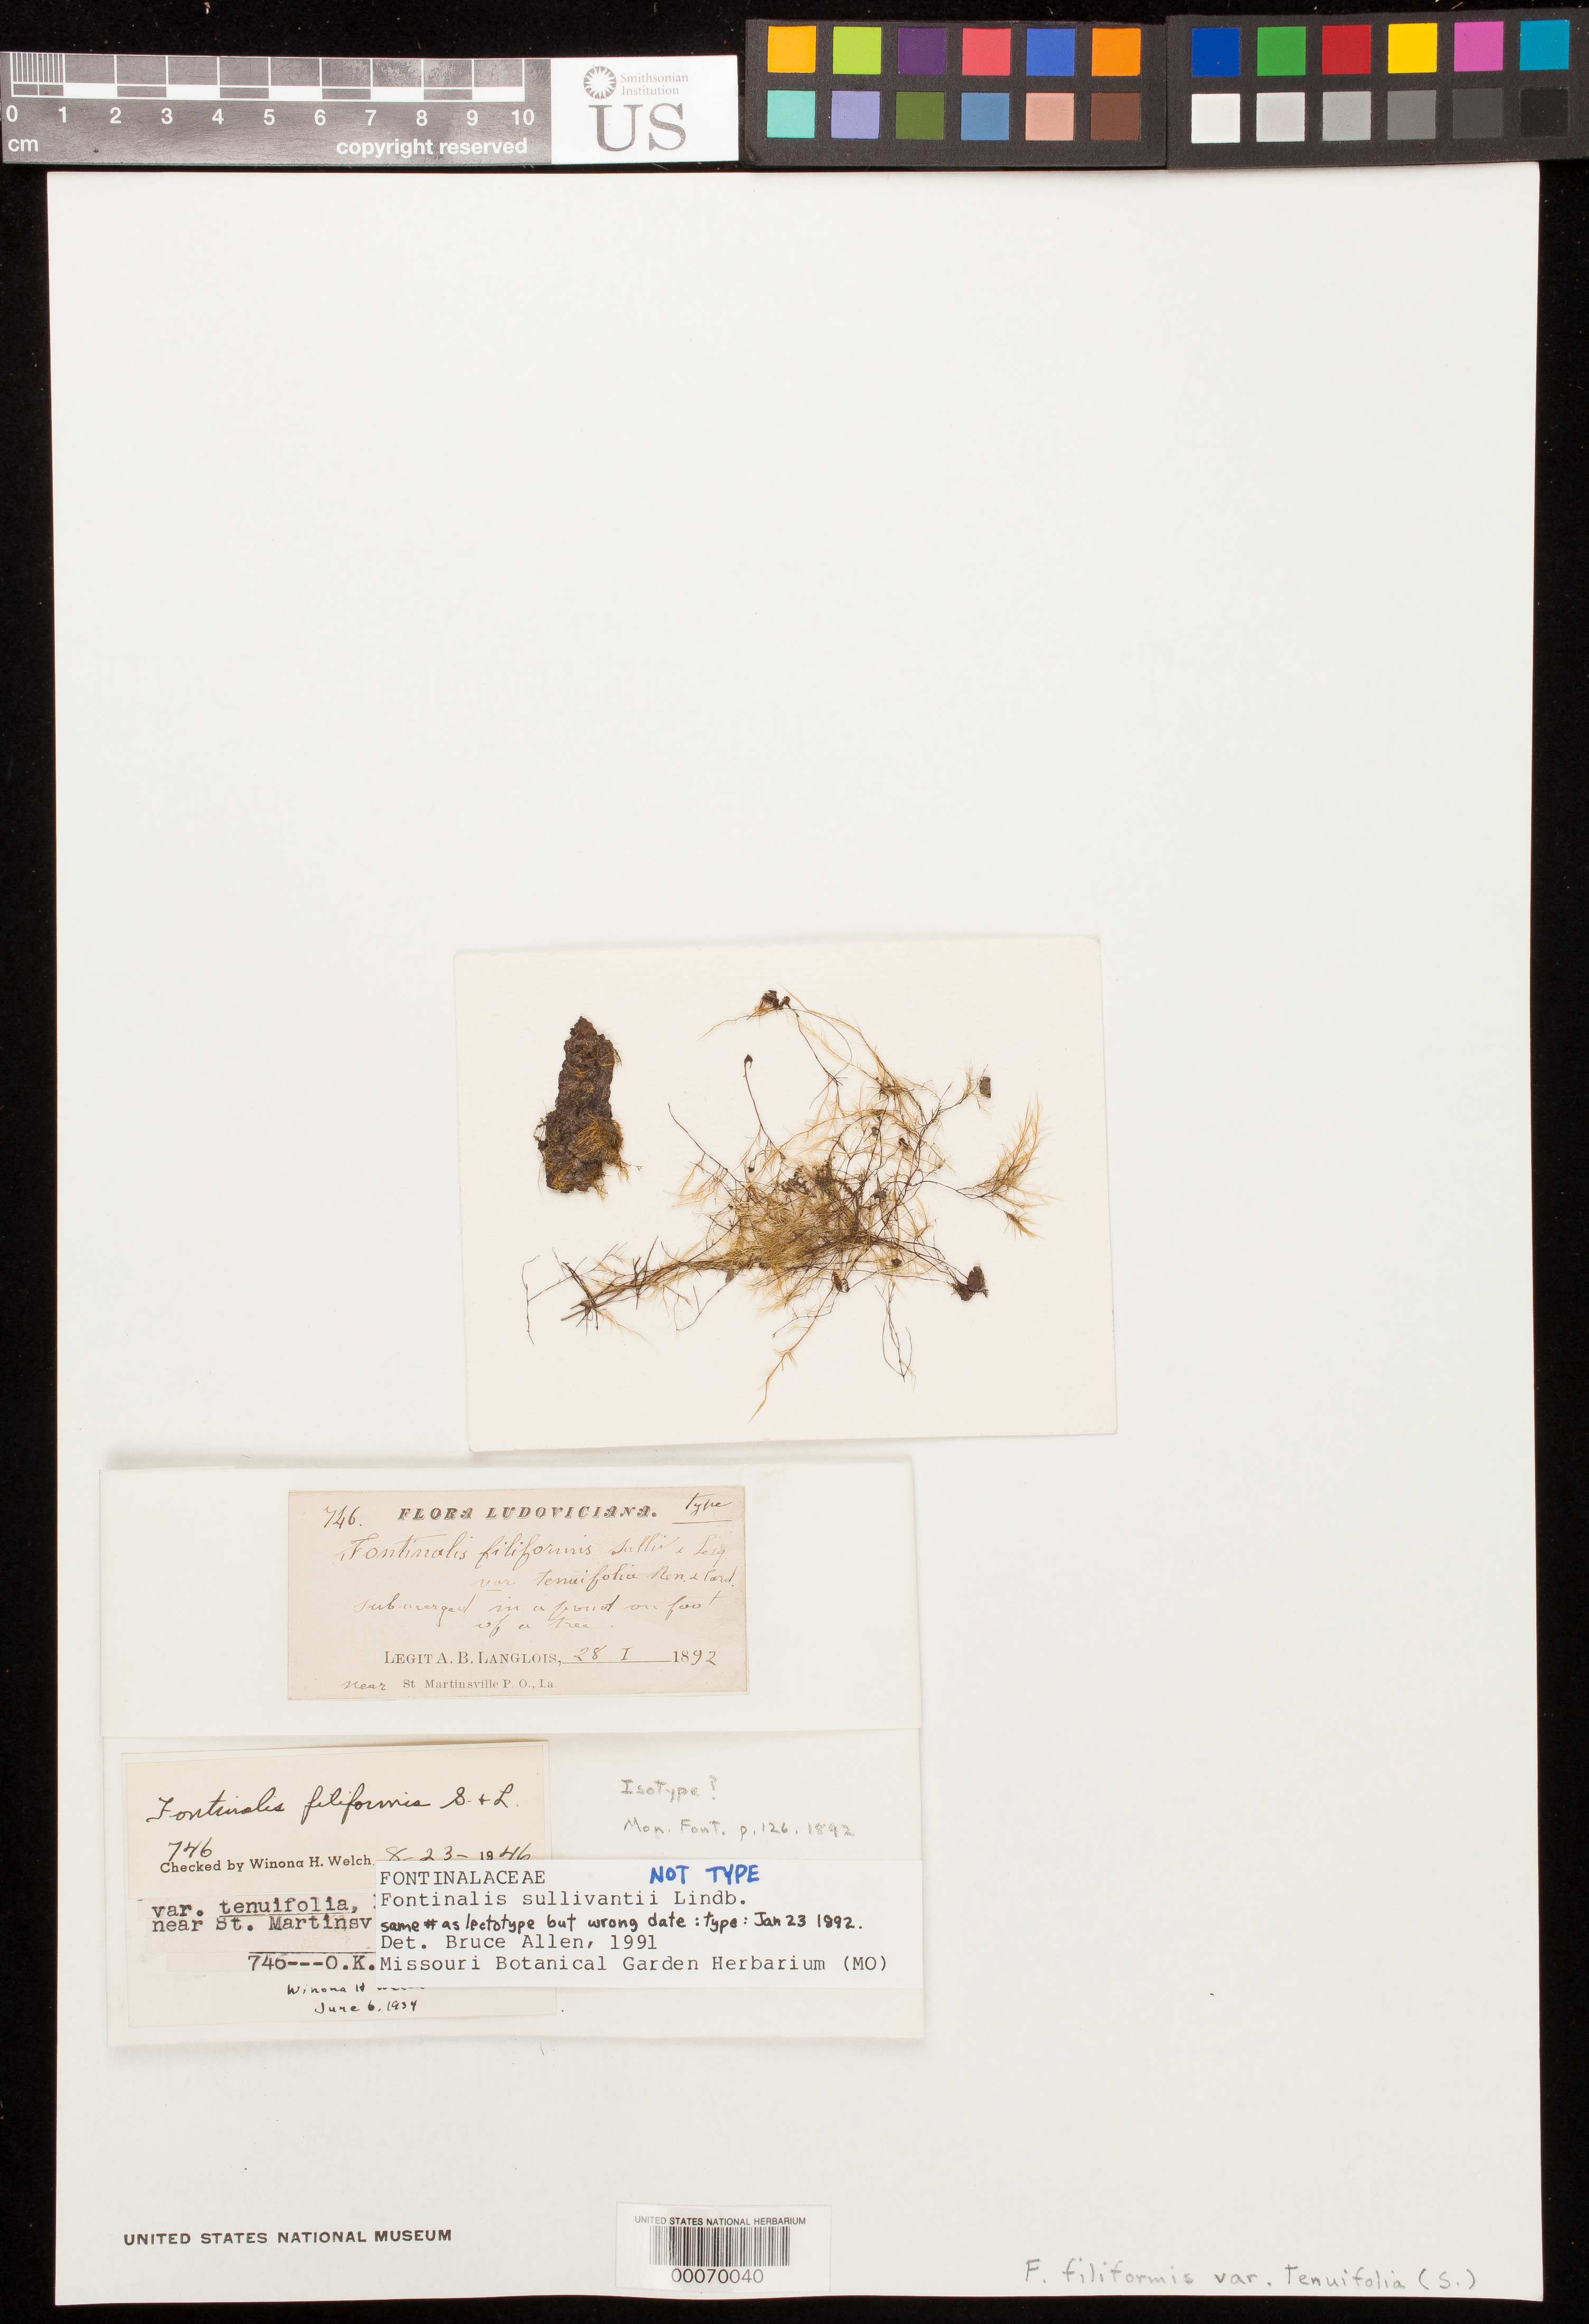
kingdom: Plantae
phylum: Bryophyta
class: Bryopsida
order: Hypnales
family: Fontinalaceae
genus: Fontinalis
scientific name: Fontinalis filiformis var. tenuifolia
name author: Sull. & Lesq.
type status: Isotype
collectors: A. B. Langlois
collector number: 746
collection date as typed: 28 Jan 1892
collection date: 1892-01-28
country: United States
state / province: Louisiana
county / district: Saint Martin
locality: Near St. Martinsville.